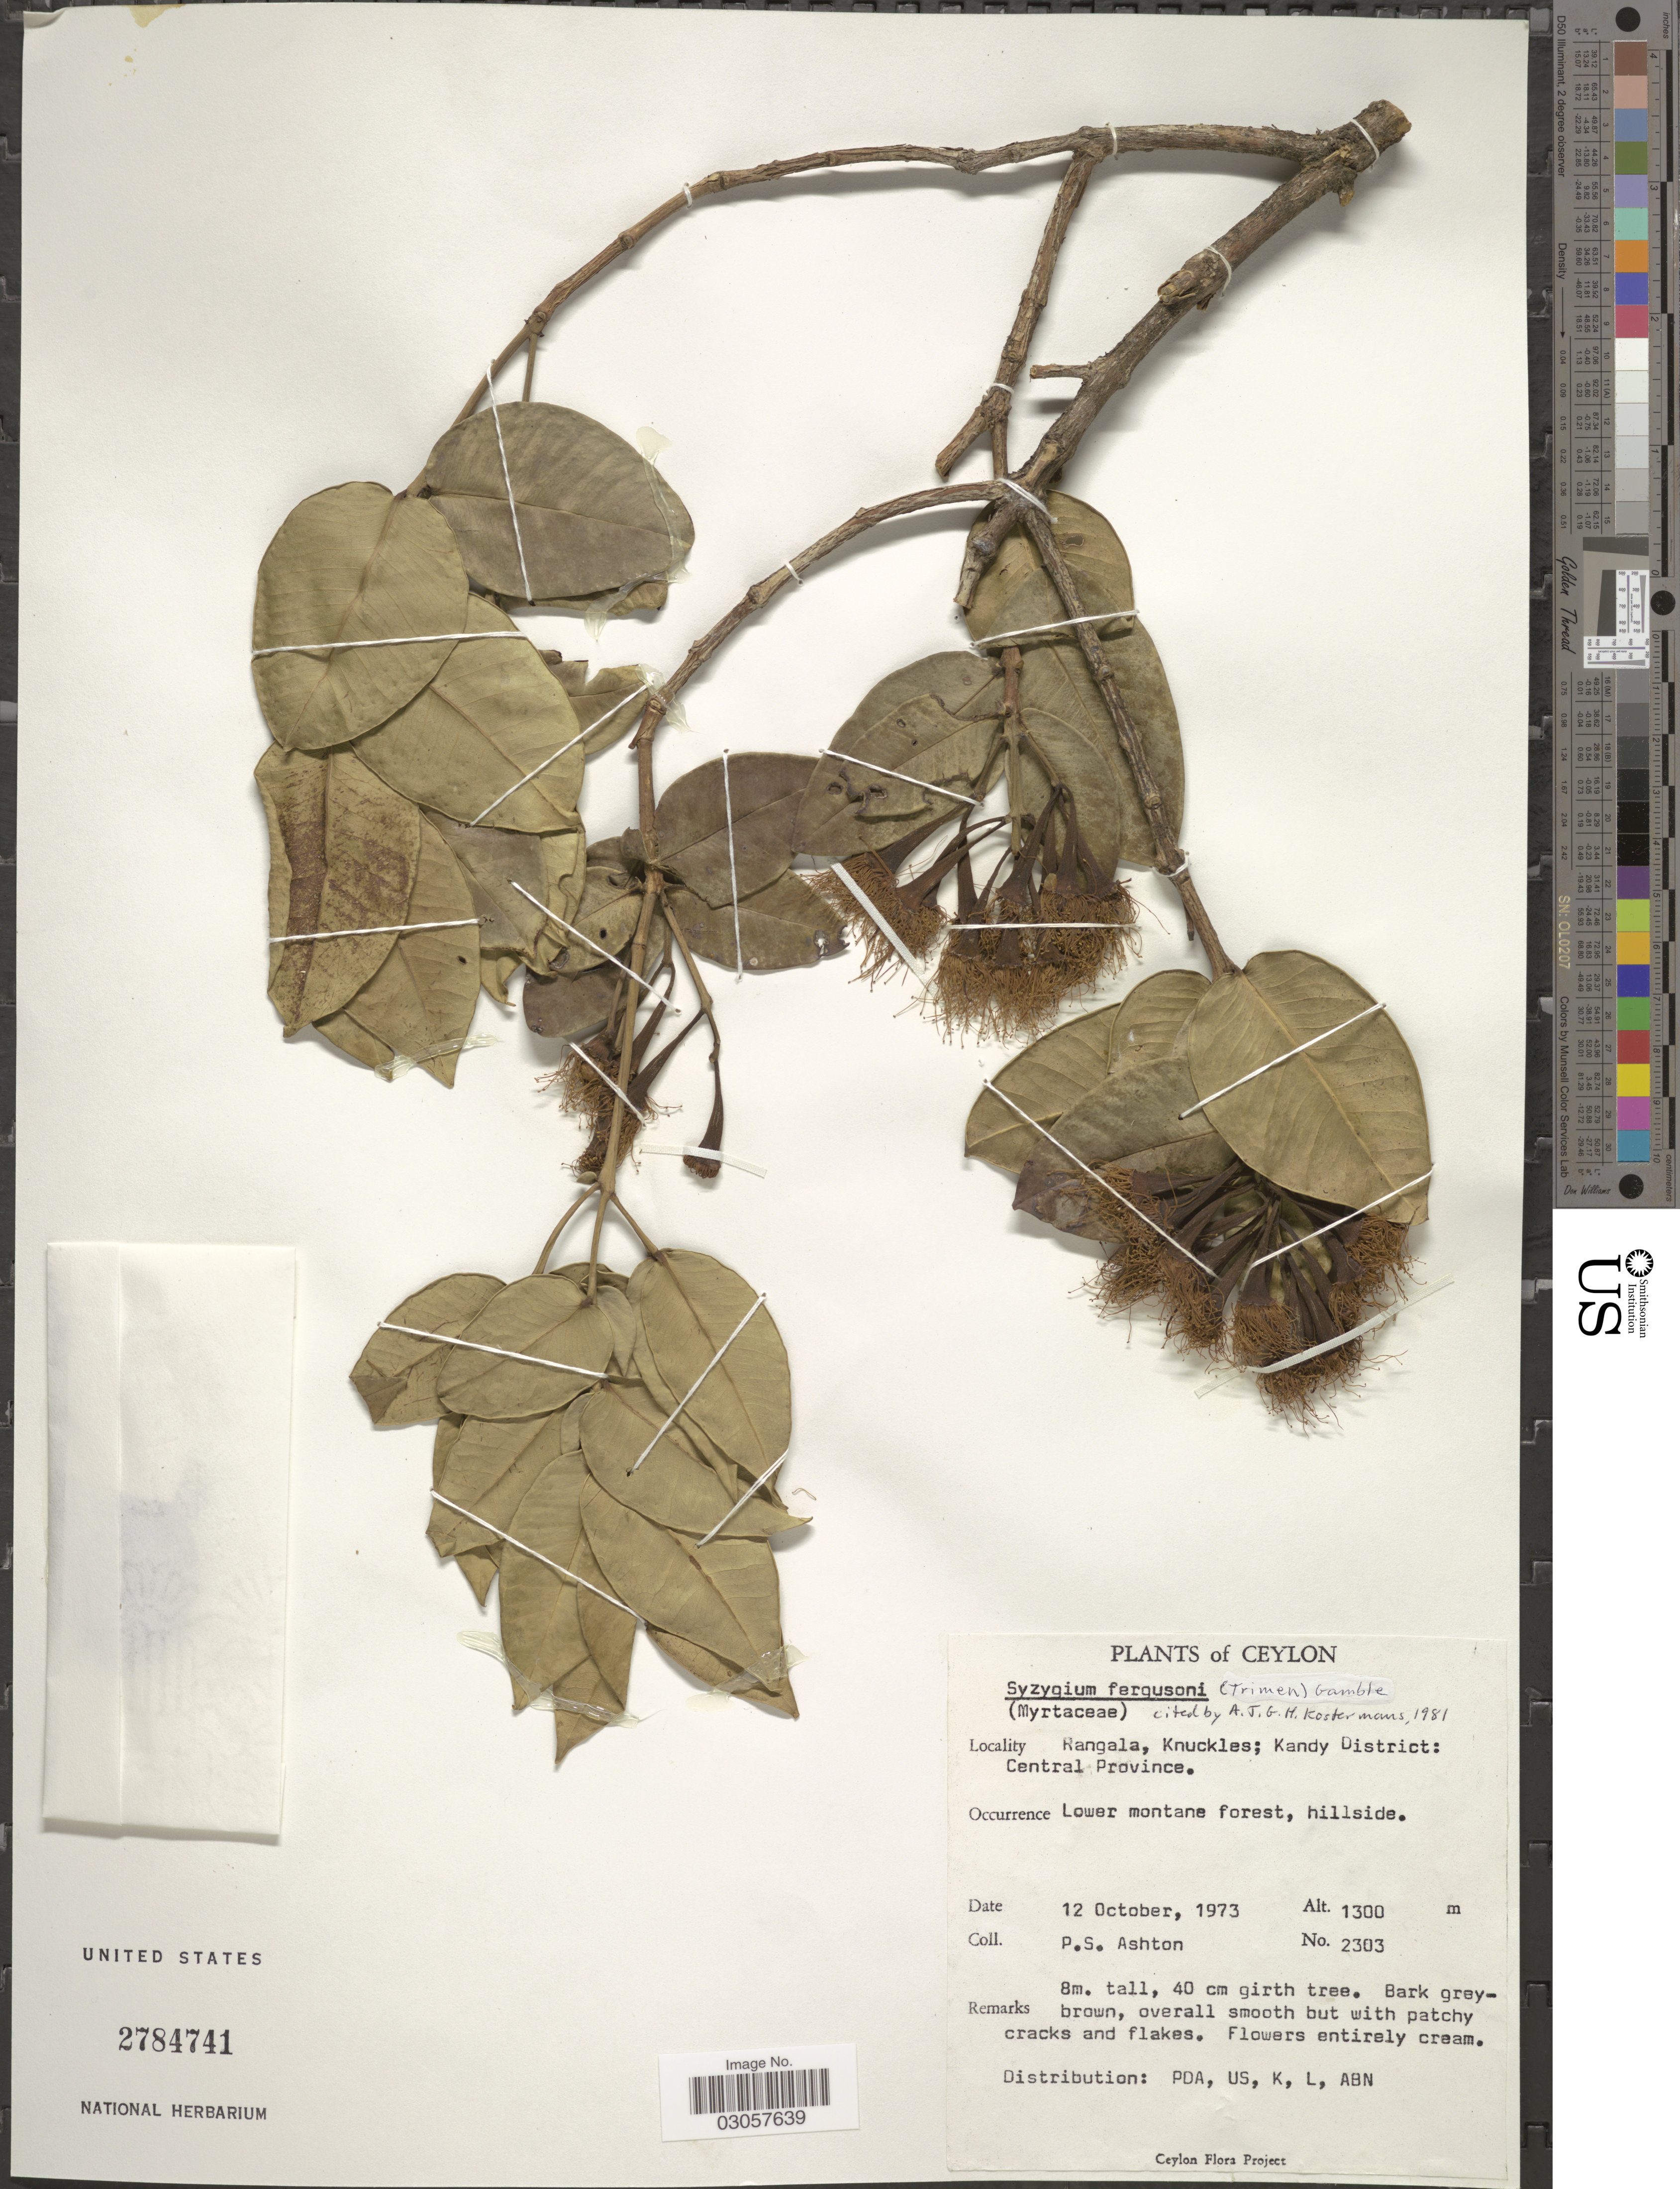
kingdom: Plantae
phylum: Tracheophyta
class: Magnoliopsida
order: Myrtales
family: Myrtaceae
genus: Syzygium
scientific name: Syzygium fergusonii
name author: (Trimen) Gamble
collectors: P. S. Ashton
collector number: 2303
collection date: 1973-10-12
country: Sri Lanka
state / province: Central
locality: Ceylon. Rangala, Knuckles; Kandy District.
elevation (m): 1300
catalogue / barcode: US 2784741